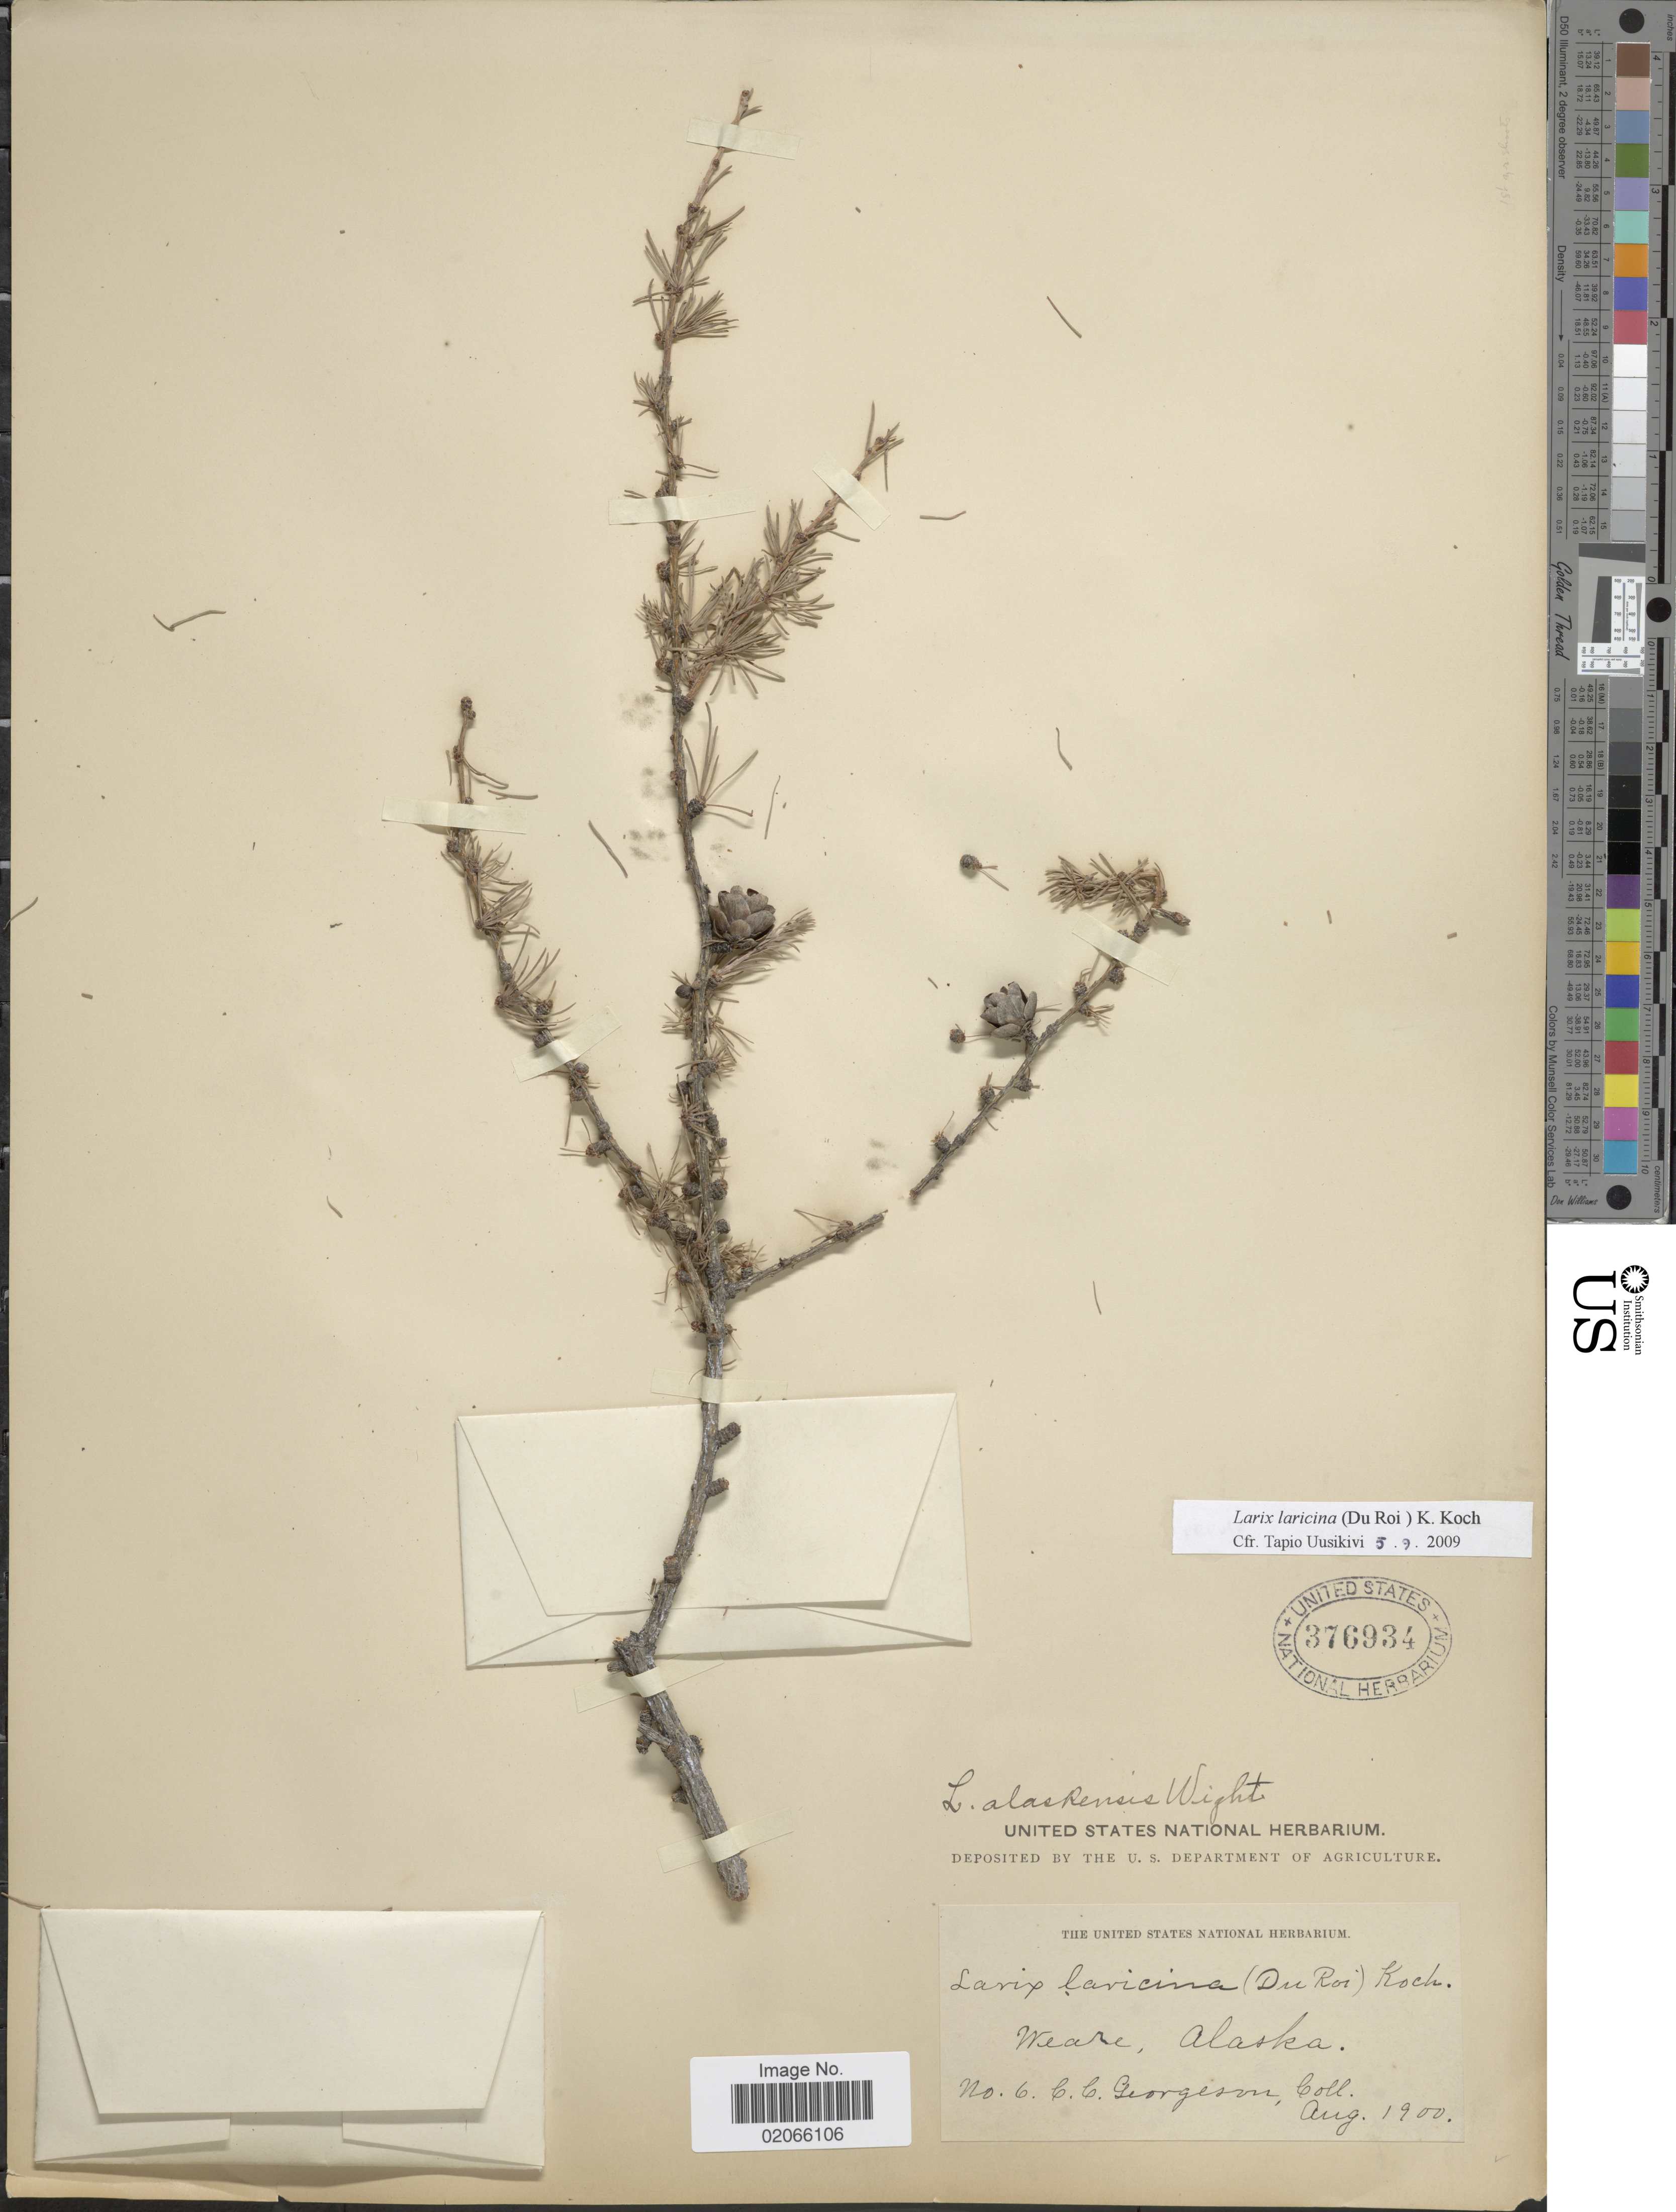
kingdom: Plantae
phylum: Tracheophyta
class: Pinopsida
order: Pinales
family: Pinaceae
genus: Larix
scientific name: Larix laricina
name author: (Du Roi) K. Koch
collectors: C. Georgeson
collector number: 6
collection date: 1900-08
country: United States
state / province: Alaska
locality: Weare, Alaska.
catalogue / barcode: US 376934